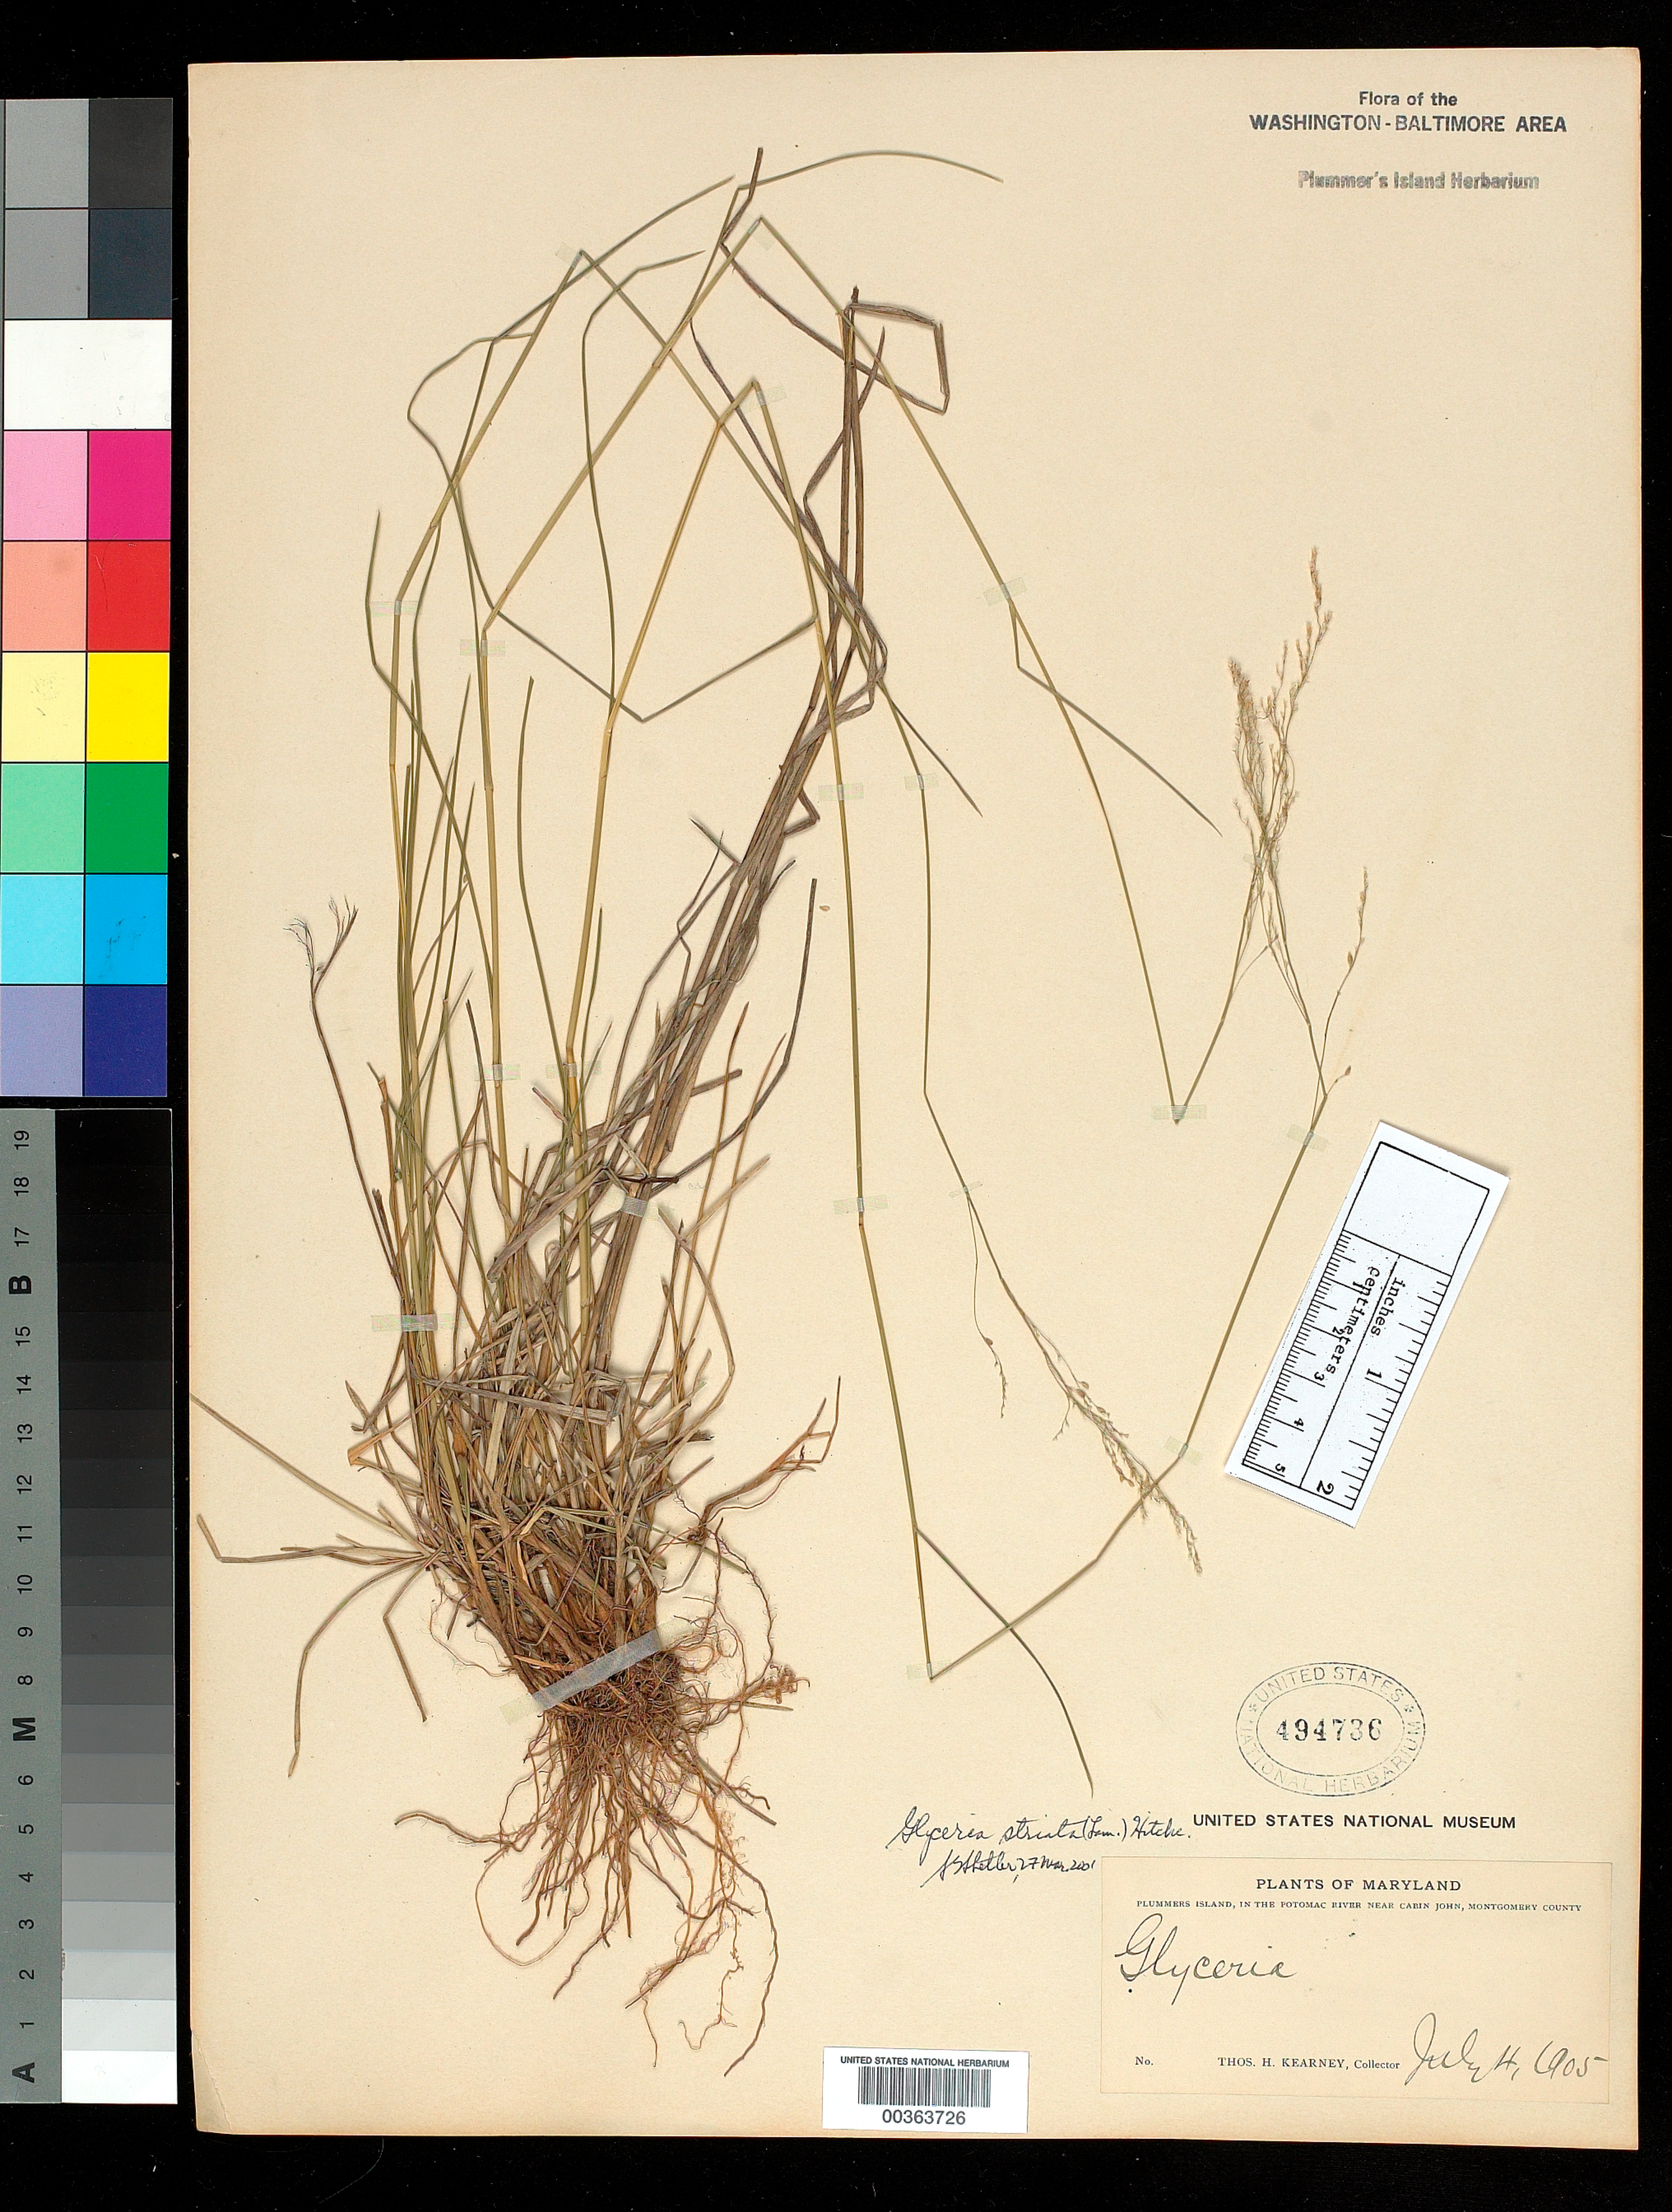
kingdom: Plantae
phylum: Tracheophyta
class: Liliopsida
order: Poales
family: Poaceae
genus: Glyceria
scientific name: Glyceria striata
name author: (Lam.) Hitchc.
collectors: T. H. Kearney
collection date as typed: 04 Jul 1905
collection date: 1905-07-04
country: United States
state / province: Maryland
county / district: Montgomery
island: Plummers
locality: Plummers Island, near Cabin John C. & O. Canal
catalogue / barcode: US 494736